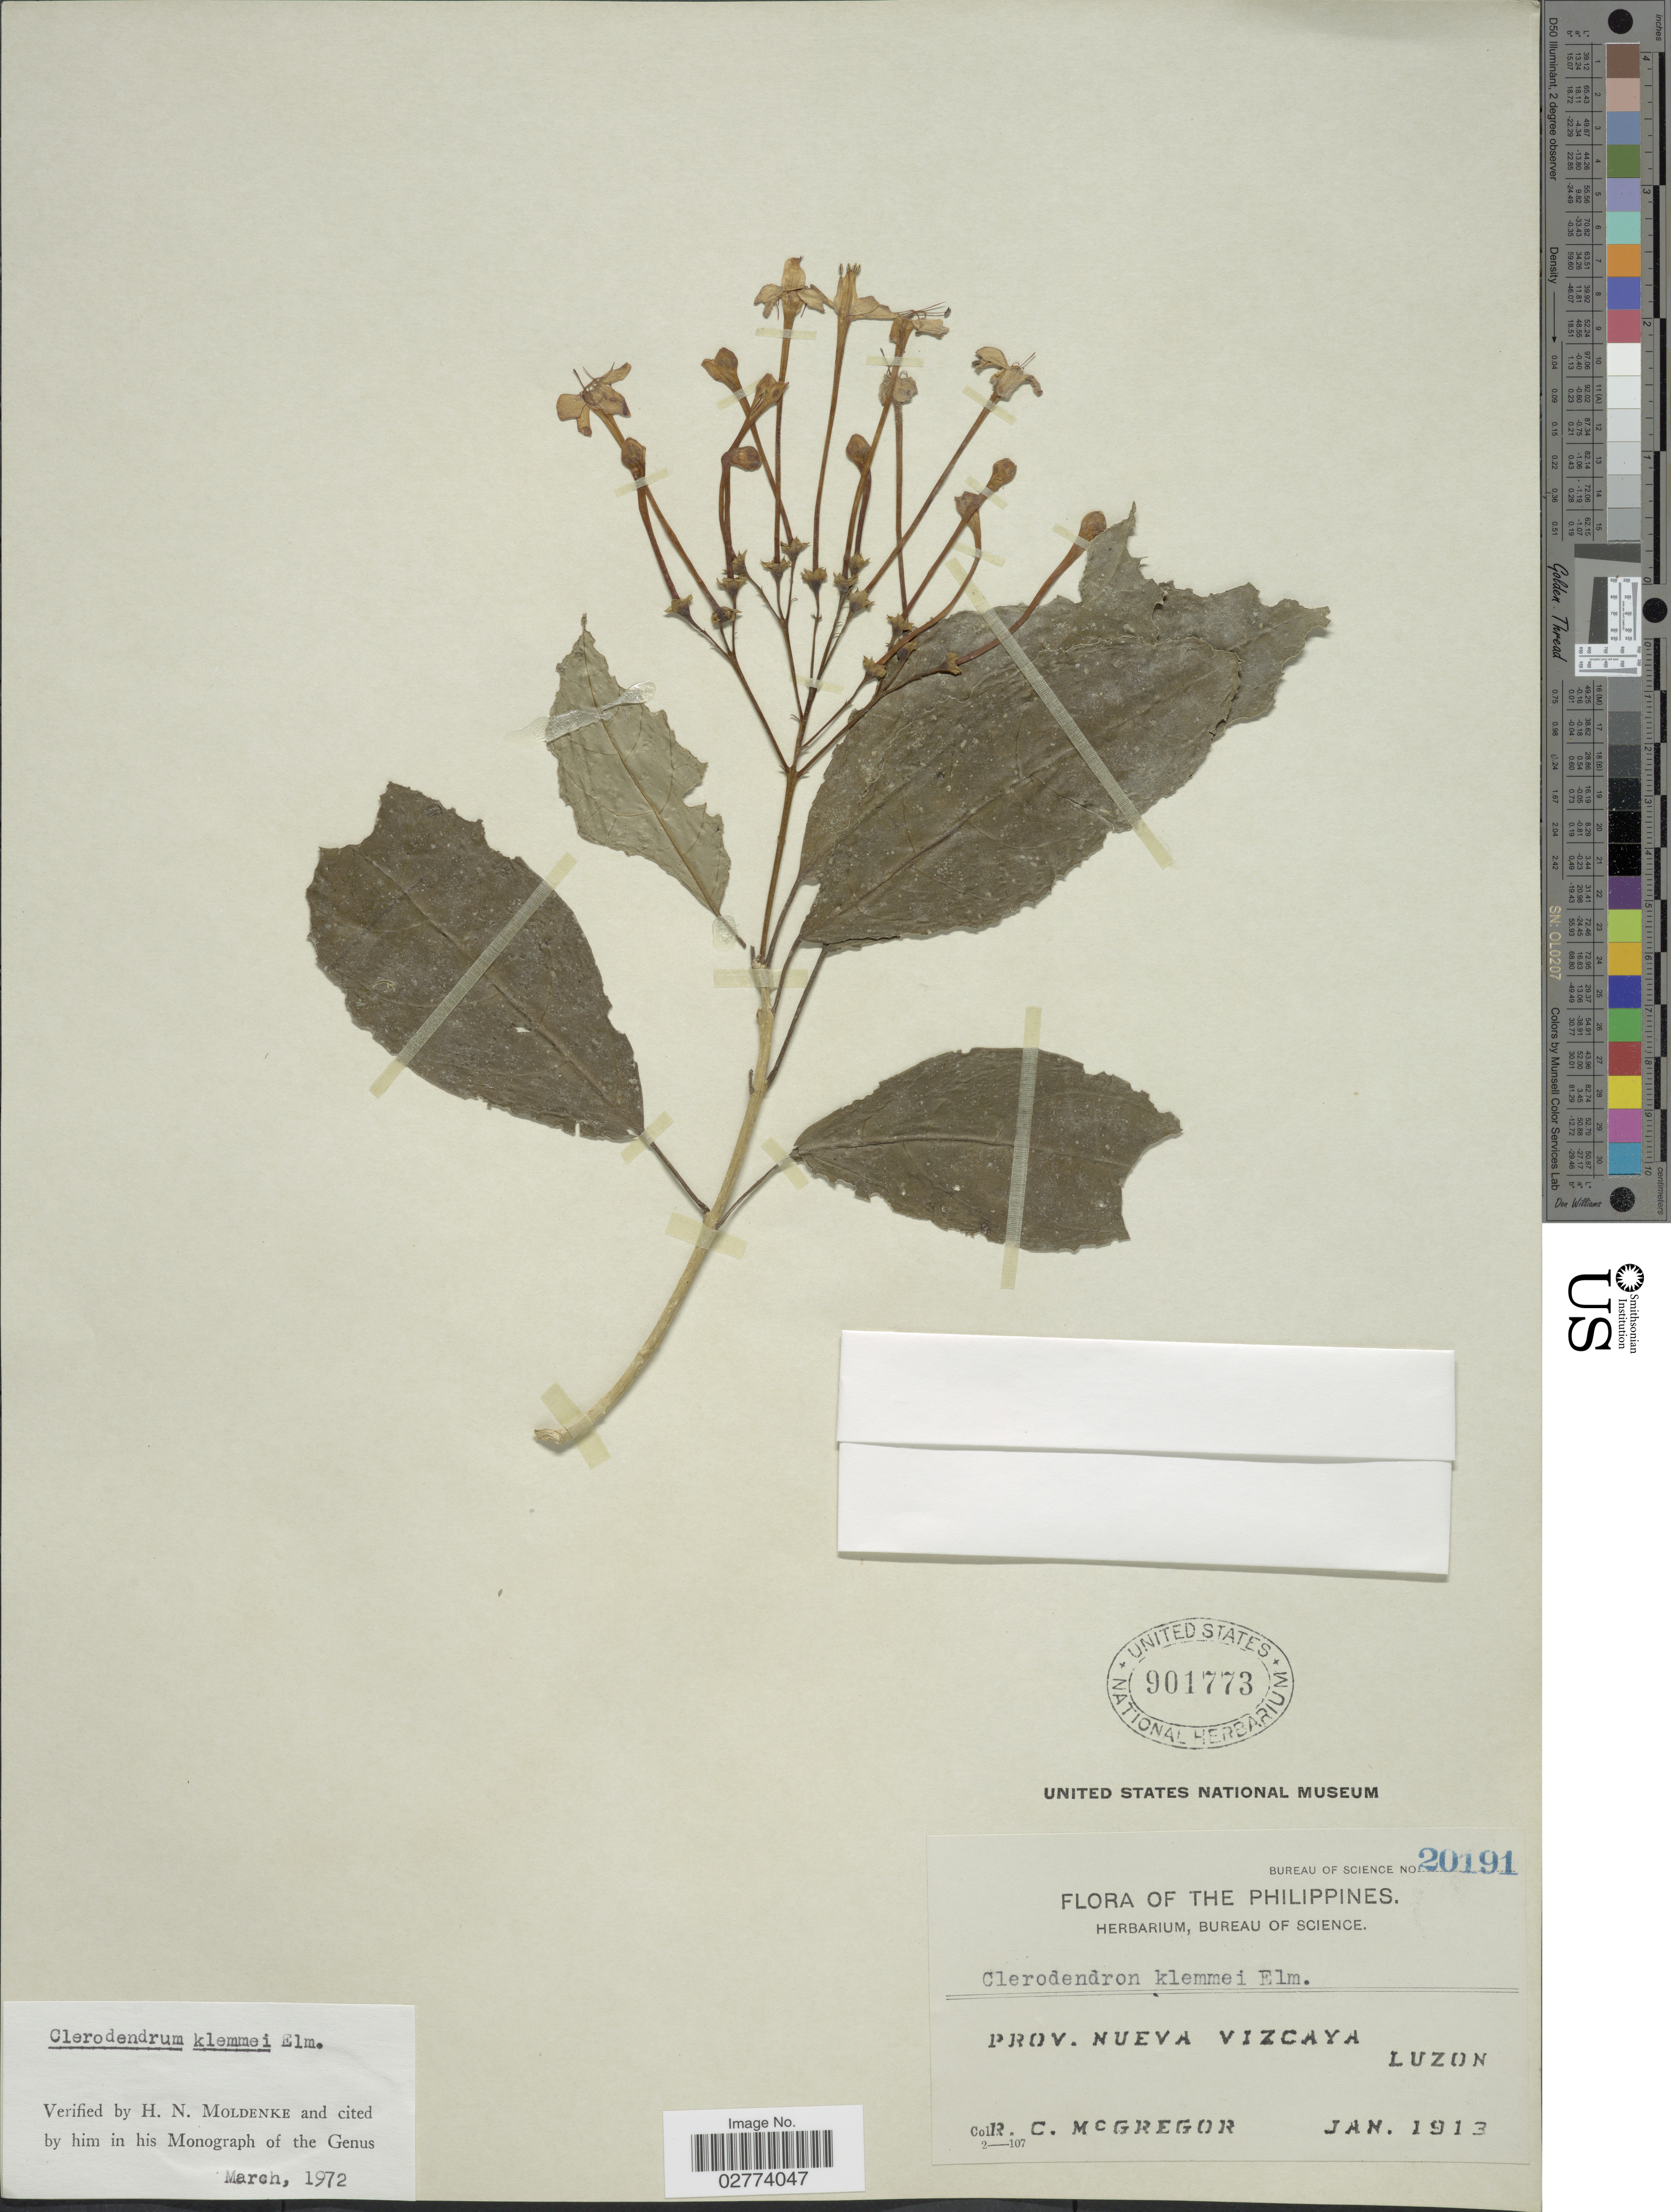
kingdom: Plantae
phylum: Tracheophyta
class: Magnoliopsida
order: Lamiales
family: Lamiaceae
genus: Clerodendrum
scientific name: Clerodendrum klemmei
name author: Elmer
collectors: R. C. McGregor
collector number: Bureau of Science 20191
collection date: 1913-01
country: Philippines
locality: Prov. Nueva Vizcaya, Luzon.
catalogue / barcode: US 901773